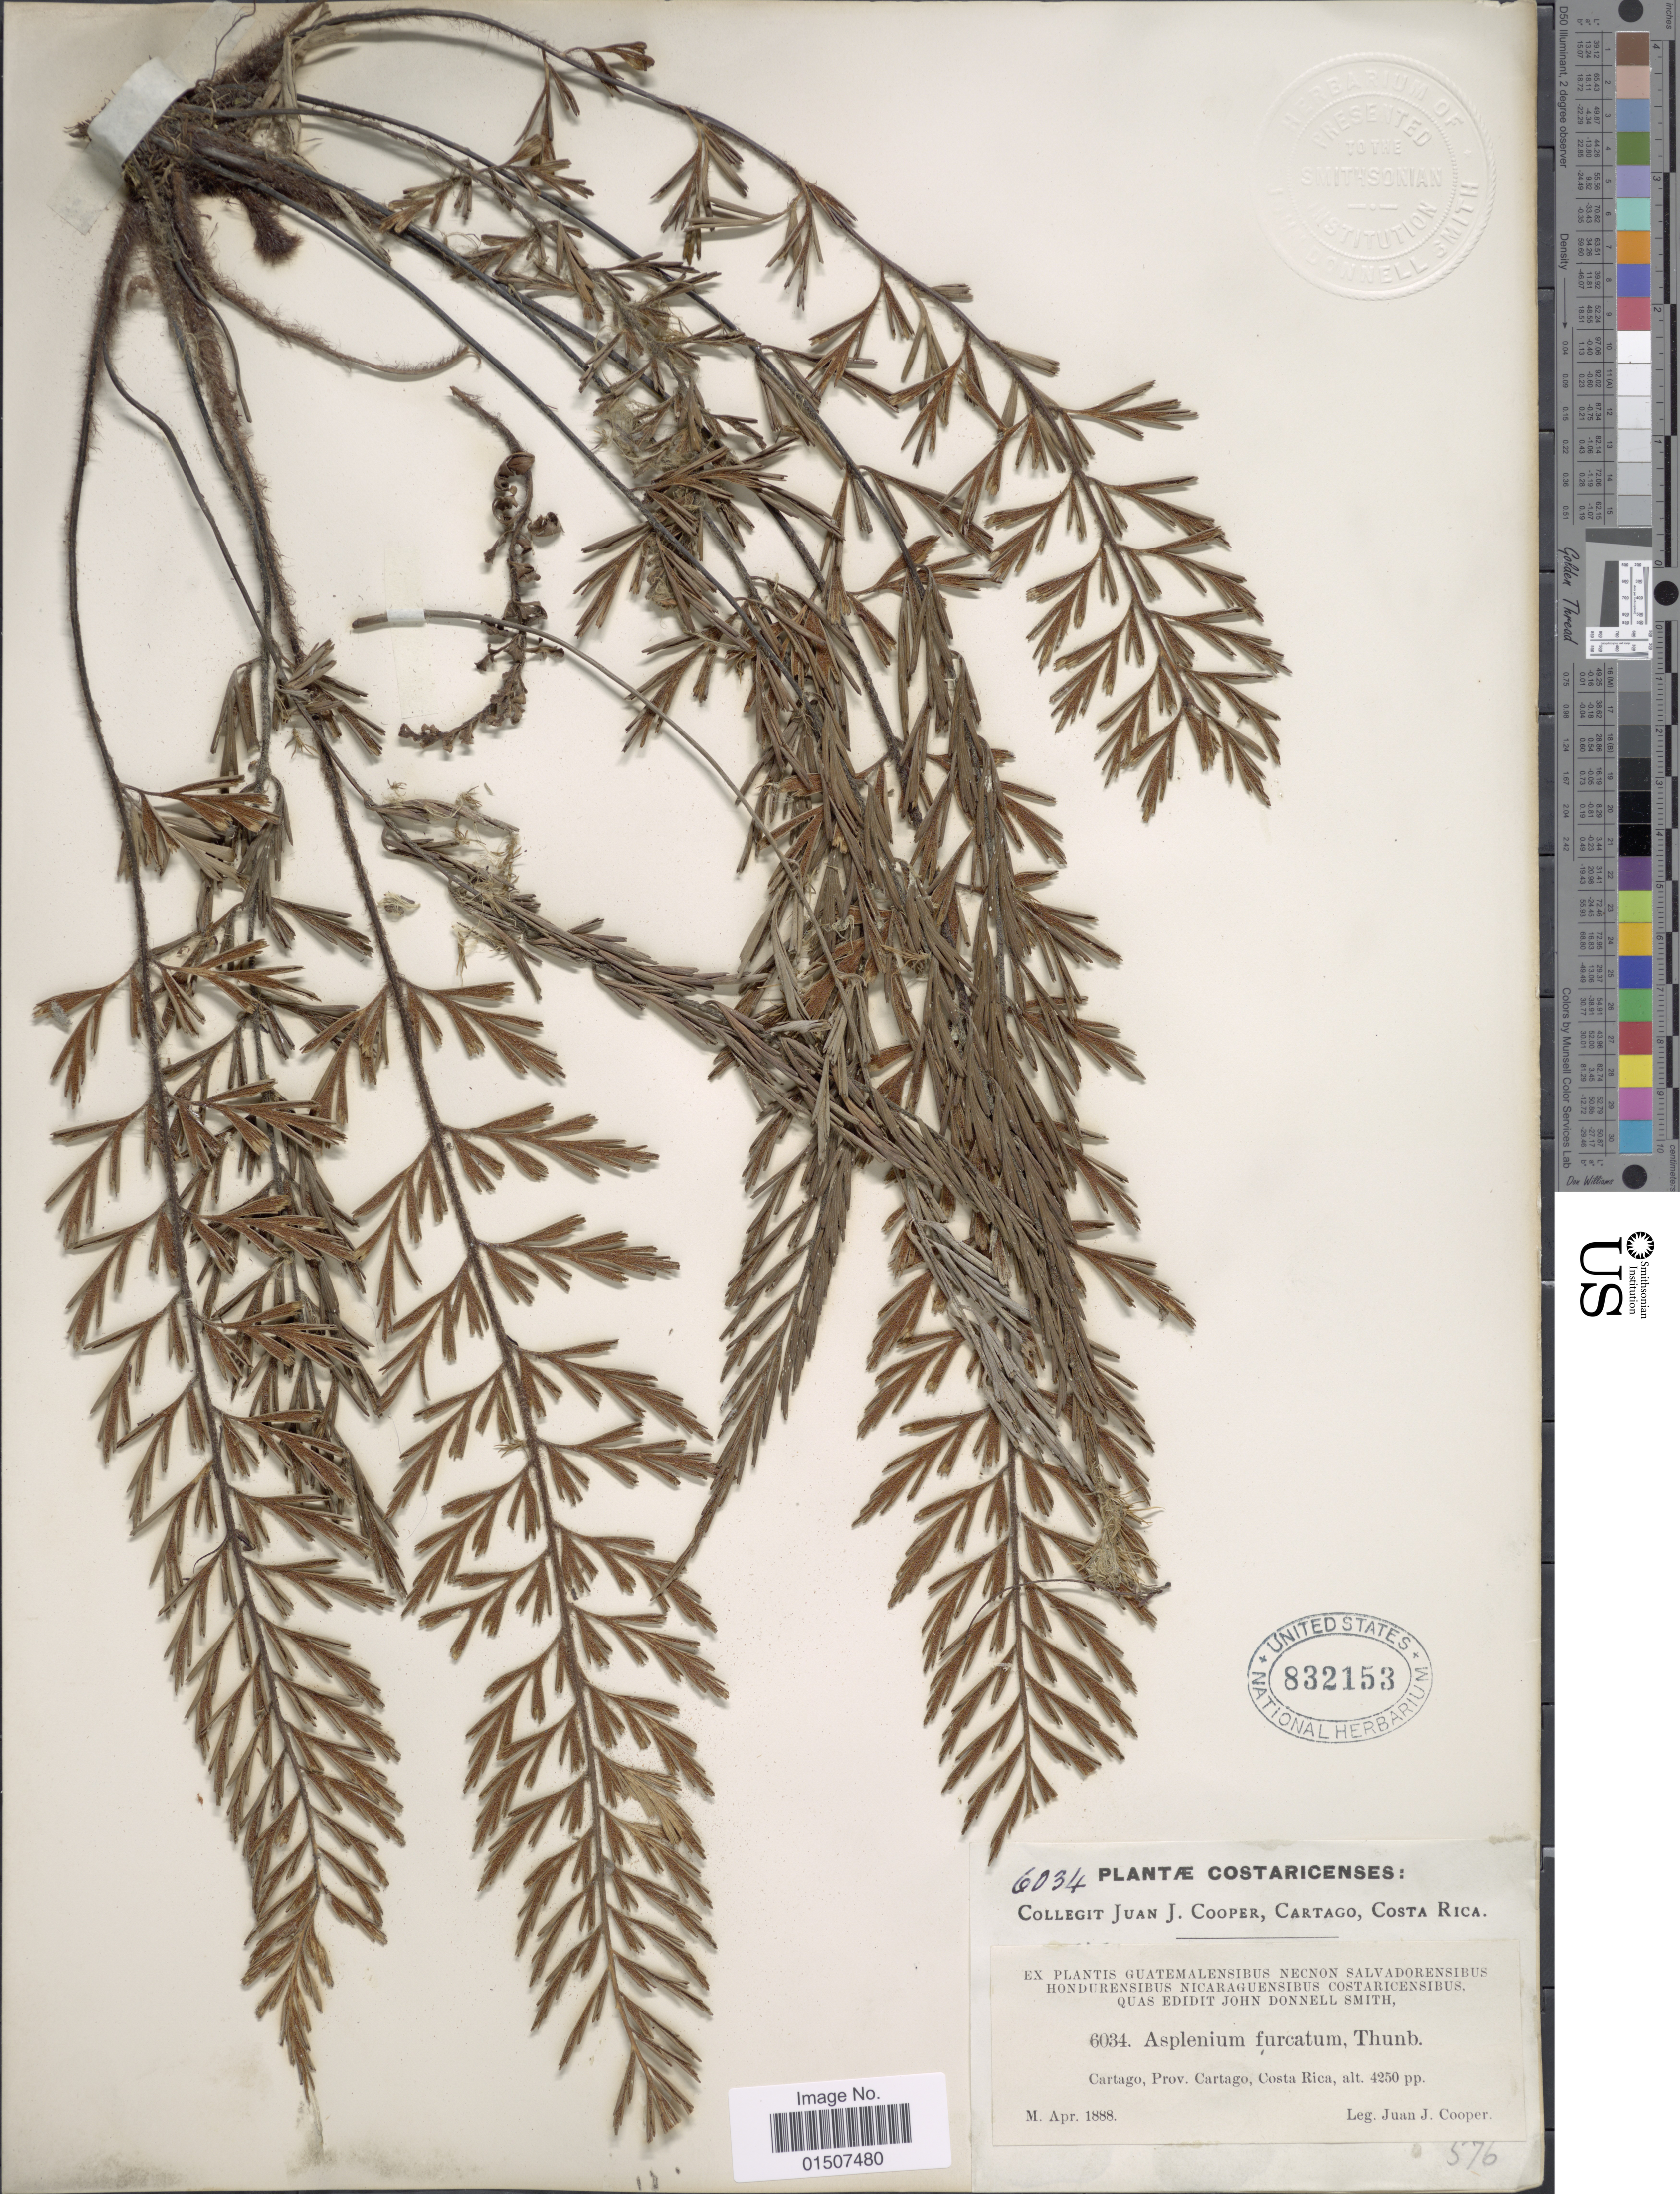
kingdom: Plantae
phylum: Tracheophyta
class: Polypodiopsida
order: Polypodiales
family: Aspleniaceae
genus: Asplenium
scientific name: Asplenium praemorsum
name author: Sw.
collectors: J. J. Cooper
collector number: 6034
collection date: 1888-04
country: Costa Rica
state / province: Cartago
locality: Cartago, Prov. Cartago, Costa Rica.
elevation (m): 1295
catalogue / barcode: US 832153